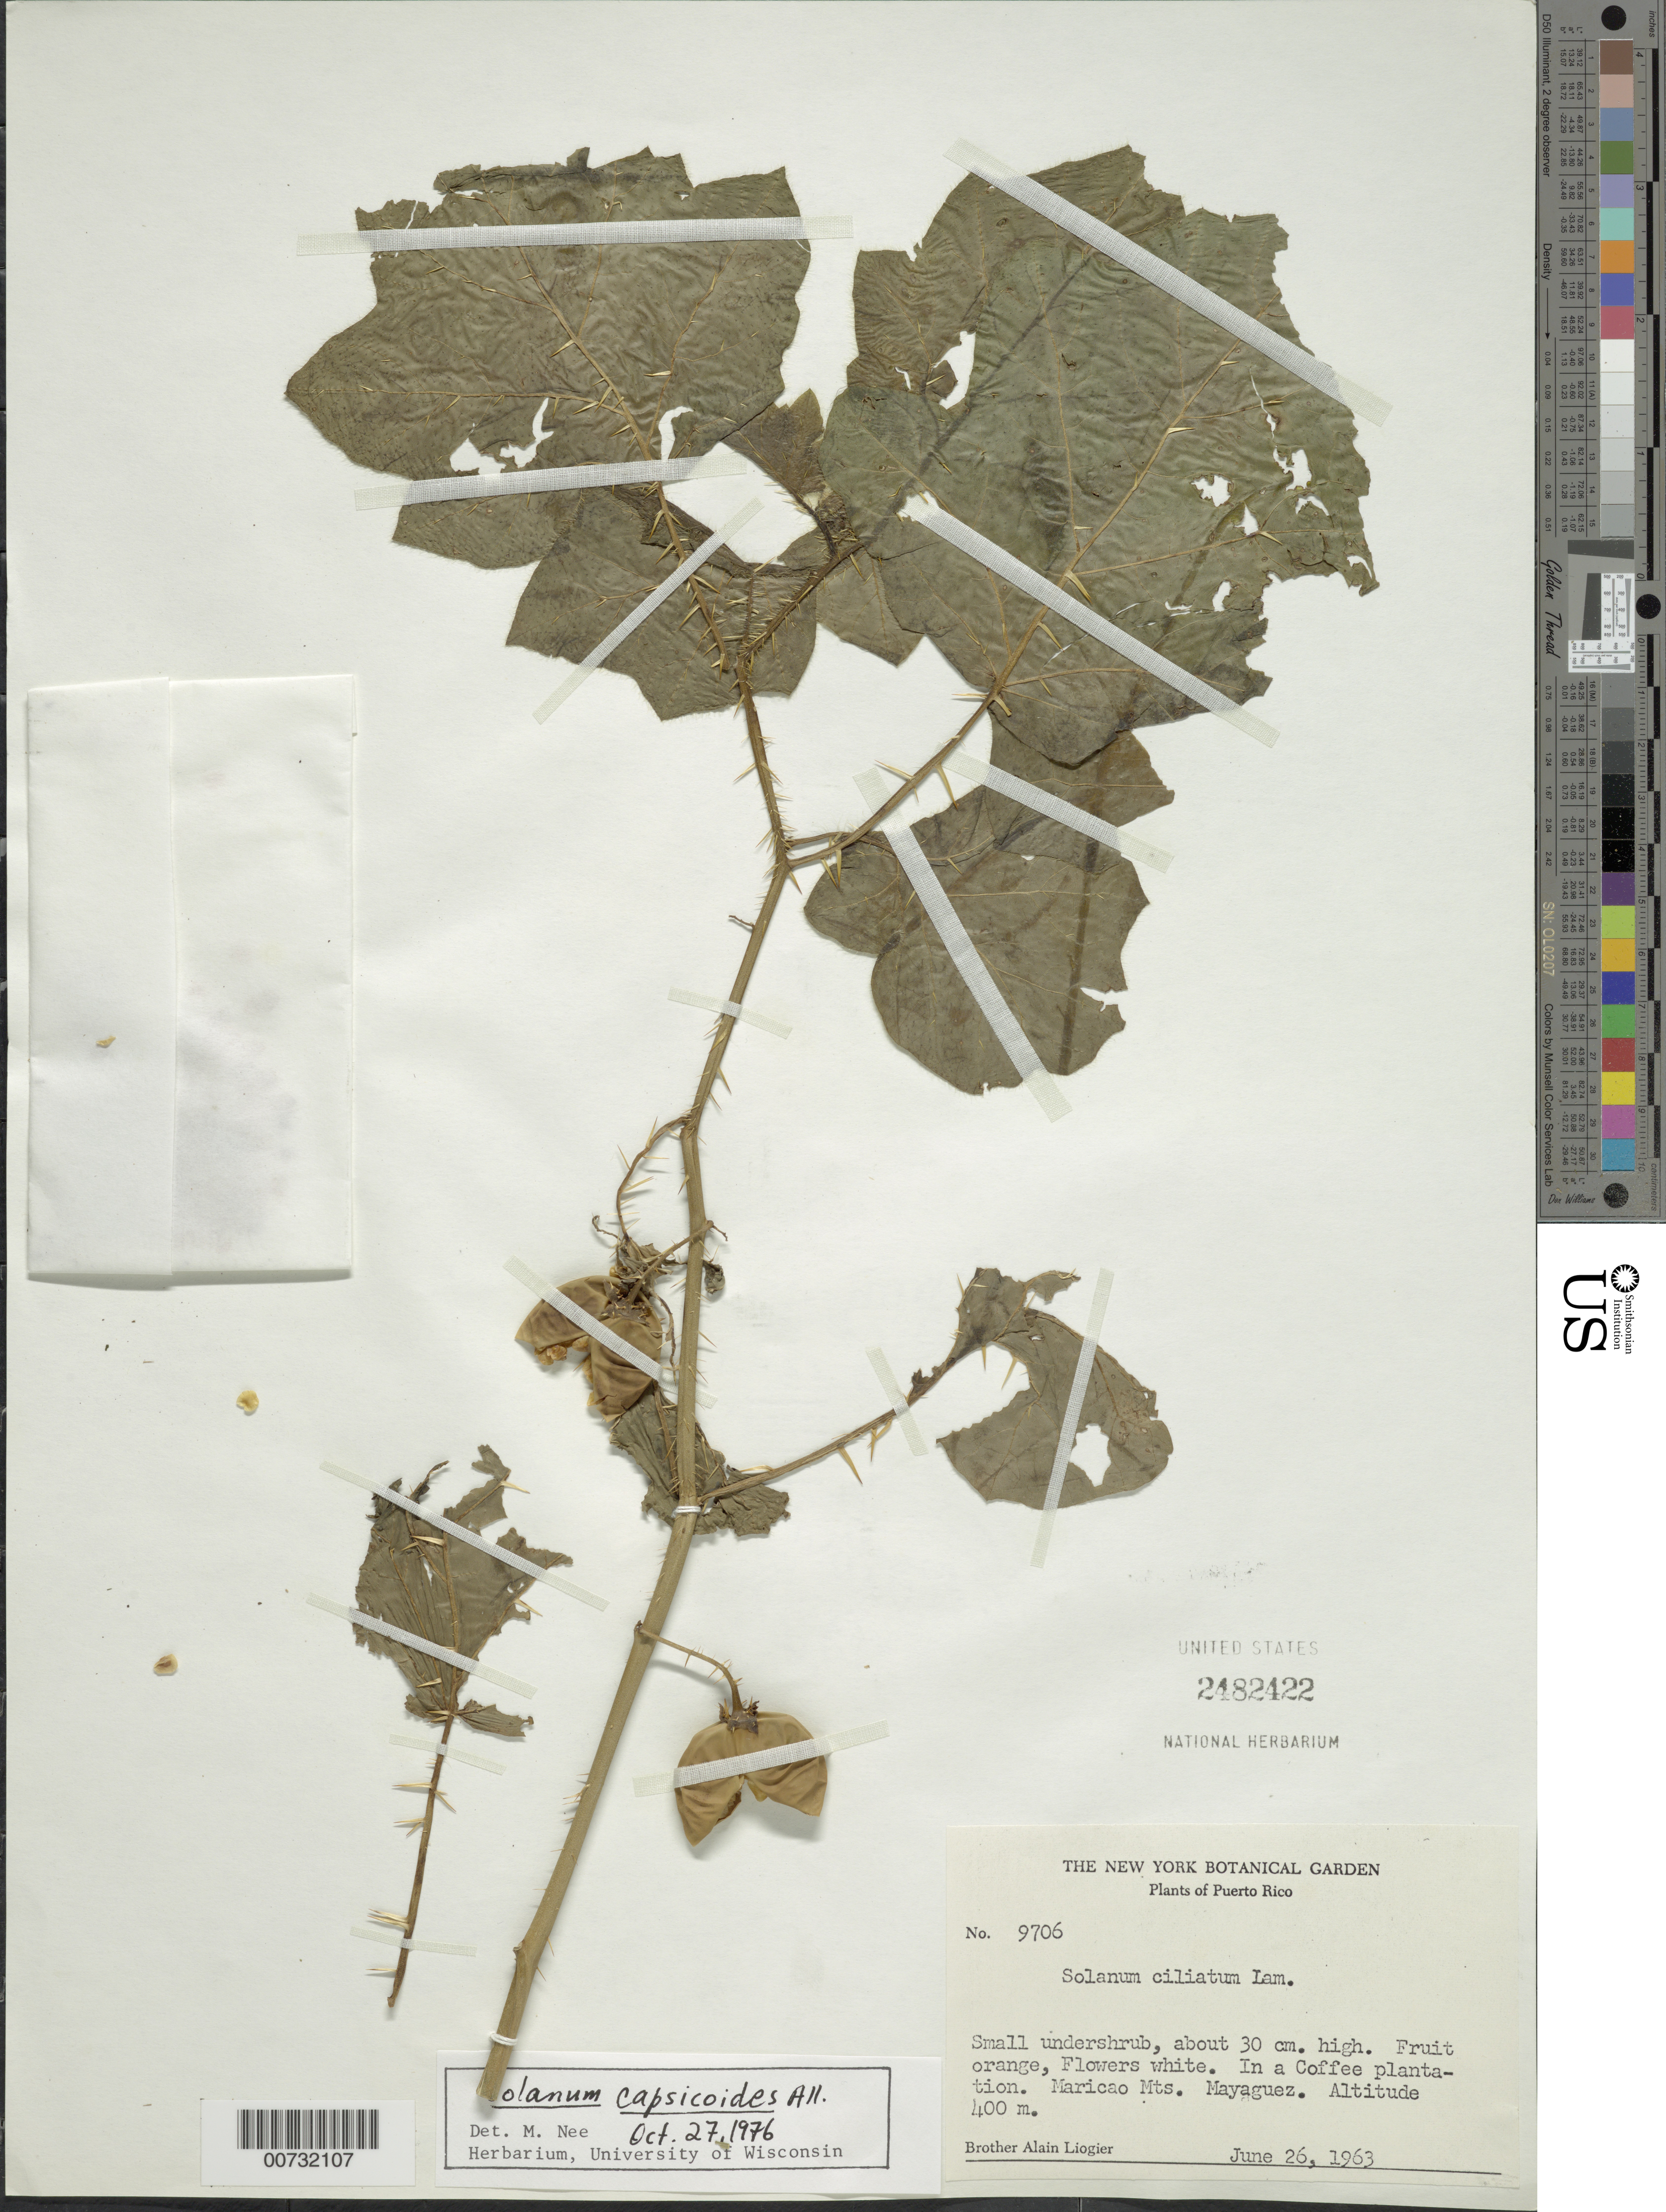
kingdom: Plantae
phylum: Tracheophyta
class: Magnoliopsida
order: Solanales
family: Solanaceae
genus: Solanum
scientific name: Solanum capsicoides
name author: All.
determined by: Nee, Michael H.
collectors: A. H. Liogier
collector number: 9706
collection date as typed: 26 Jun 1963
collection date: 1963-06-26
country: Puerto Rico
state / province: Mayagüez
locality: Maricao Mts., Mayaguez; in a coffee plantation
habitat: Coffee plantation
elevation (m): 400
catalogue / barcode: US 2482422